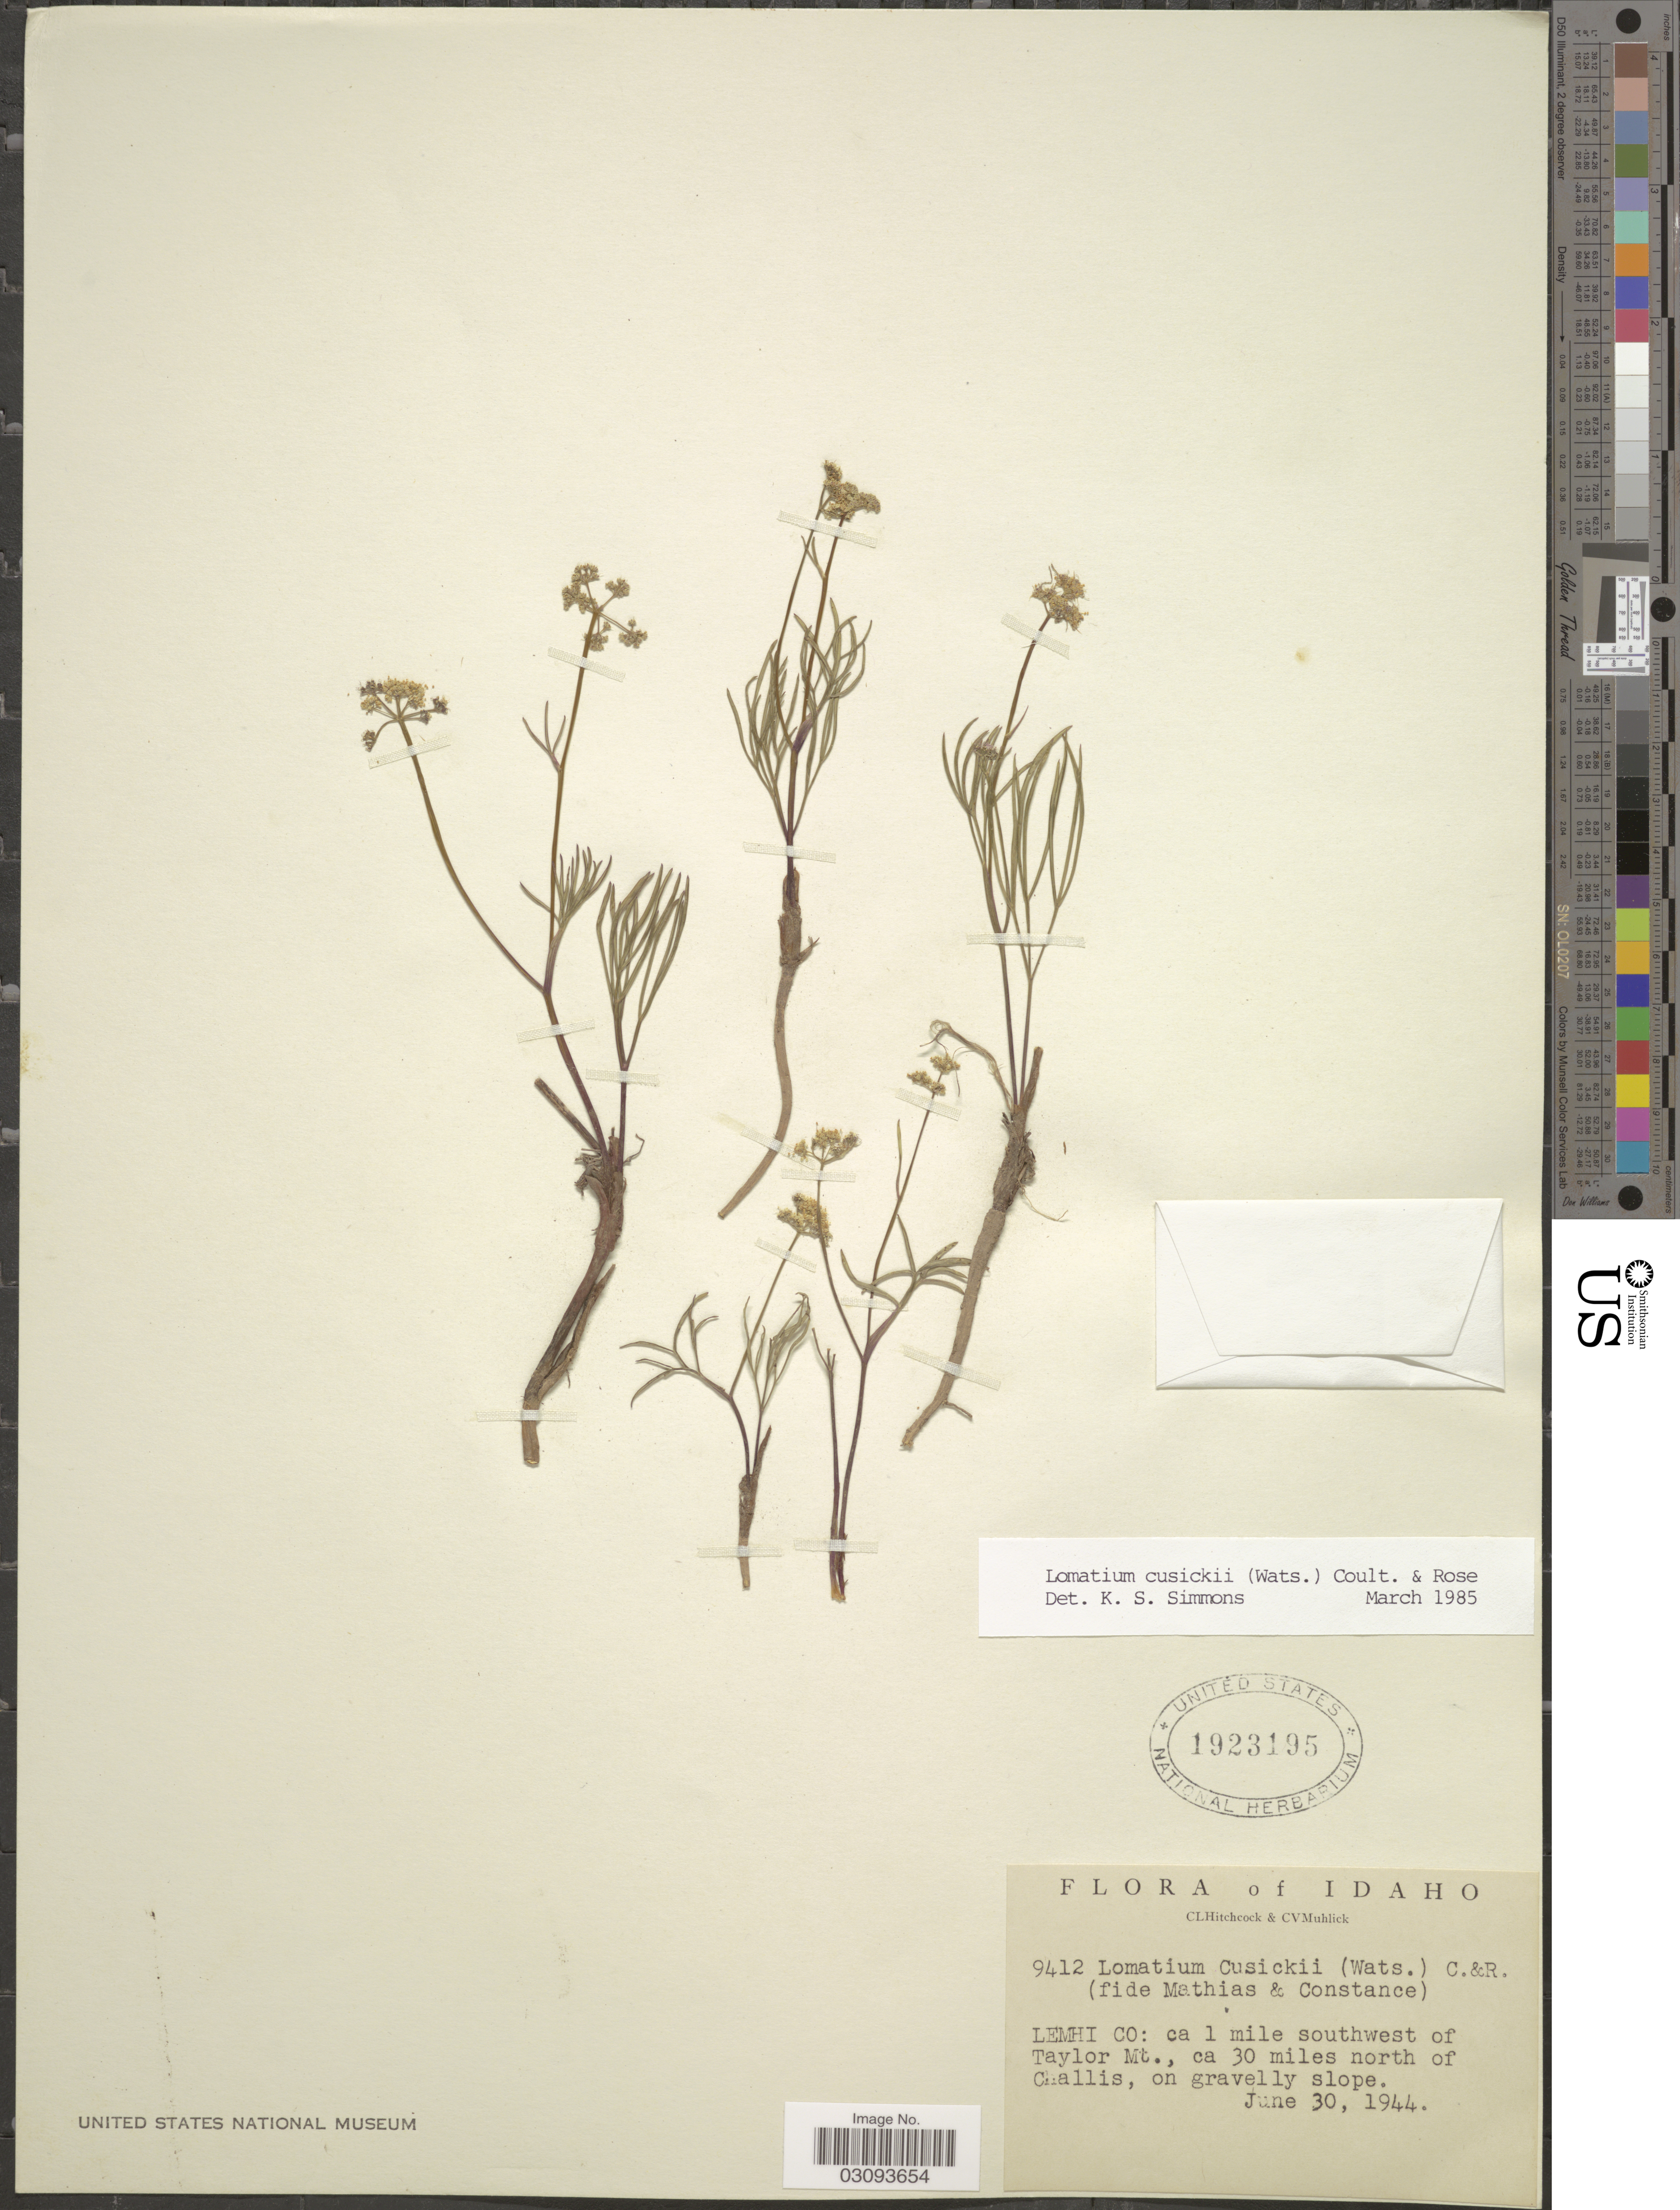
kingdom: Plantae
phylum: Tracheophyta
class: Magnoliopsida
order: Apiales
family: Apiaceae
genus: Lomatium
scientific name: Lomatium cusickii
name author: (S. Watson) J.M. Coult. & Rose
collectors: C. L. Hitchcock & C. V. Muhlick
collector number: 9412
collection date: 1944-06-30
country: United States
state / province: Idaho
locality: Lemhi Co: ca 1 mile southwest of Taylor Mt., ca 30 miles north of Challis.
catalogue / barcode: US 1923195